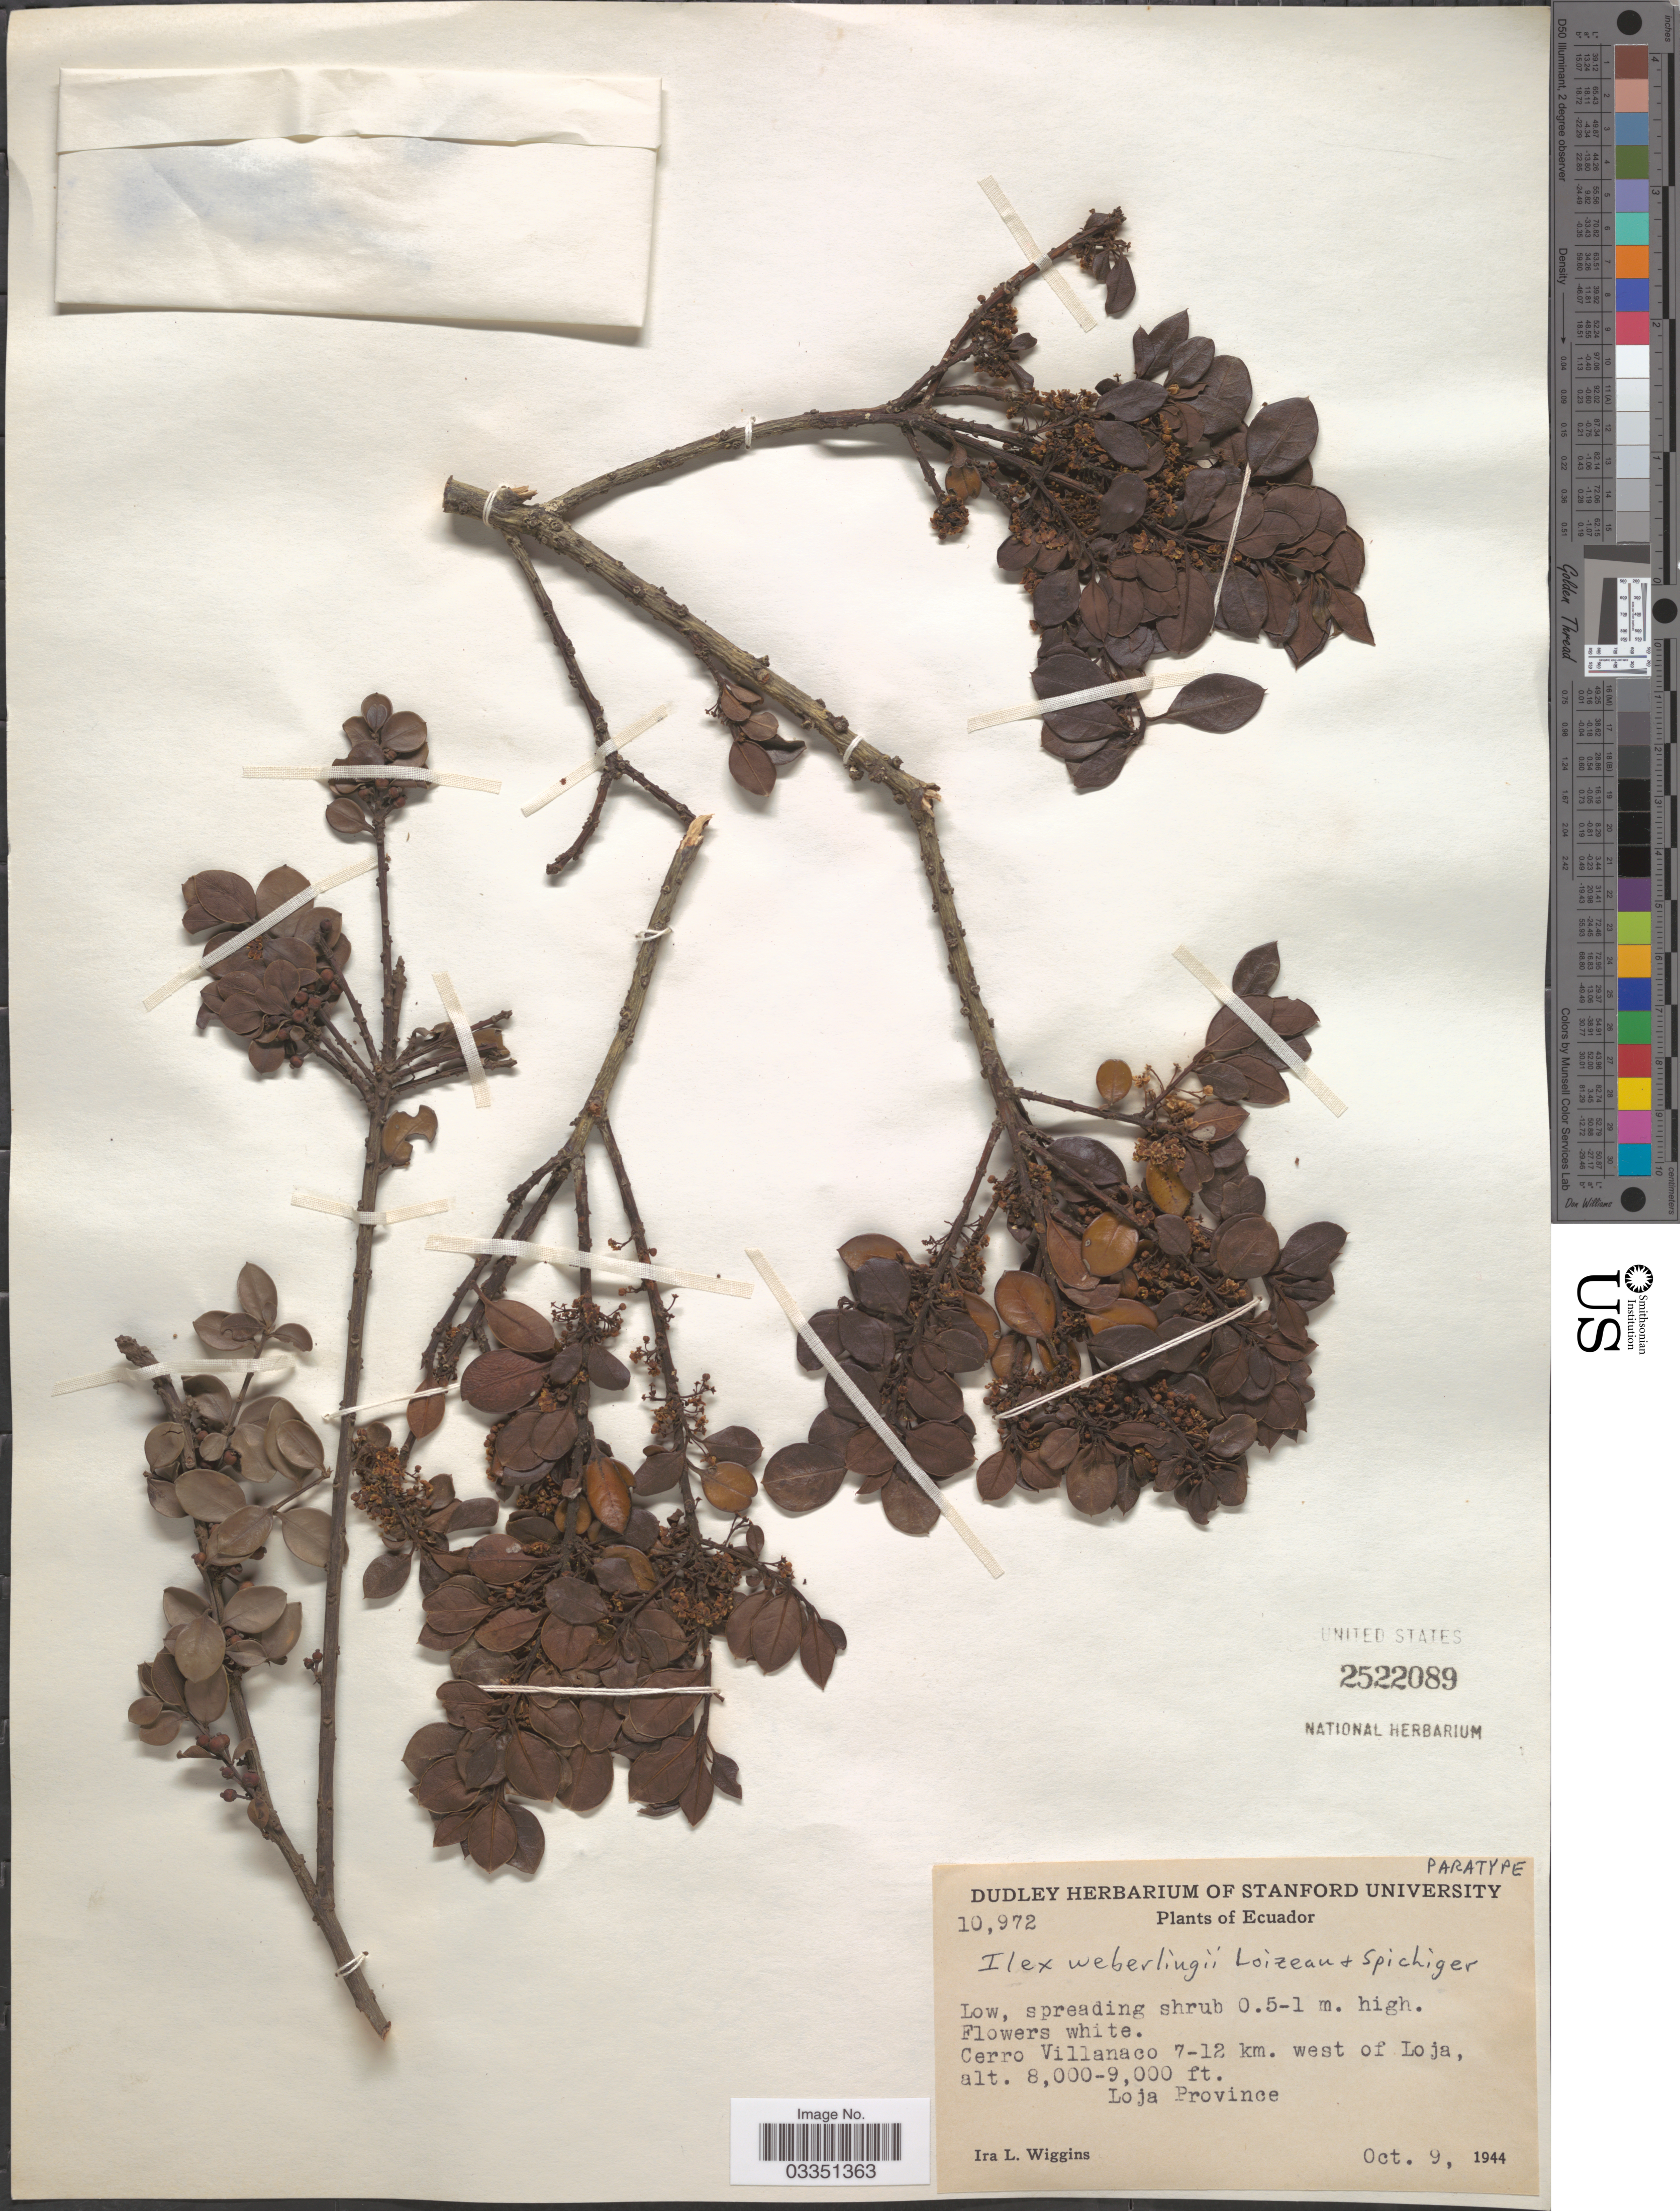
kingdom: Plantae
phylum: Tracheophyta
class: Magnoliopsida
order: Aquifoliales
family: Aquifoliaceae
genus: Ilex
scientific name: Ilex weberlingii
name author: Loizeau & Spichiger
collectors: I. L. Wiggins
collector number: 10972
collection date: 1944-10-09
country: Ecuador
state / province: Loja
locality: Cerro Villanaco 7-12 km. west of Loja.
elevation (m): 2438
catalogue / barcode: US 2522089